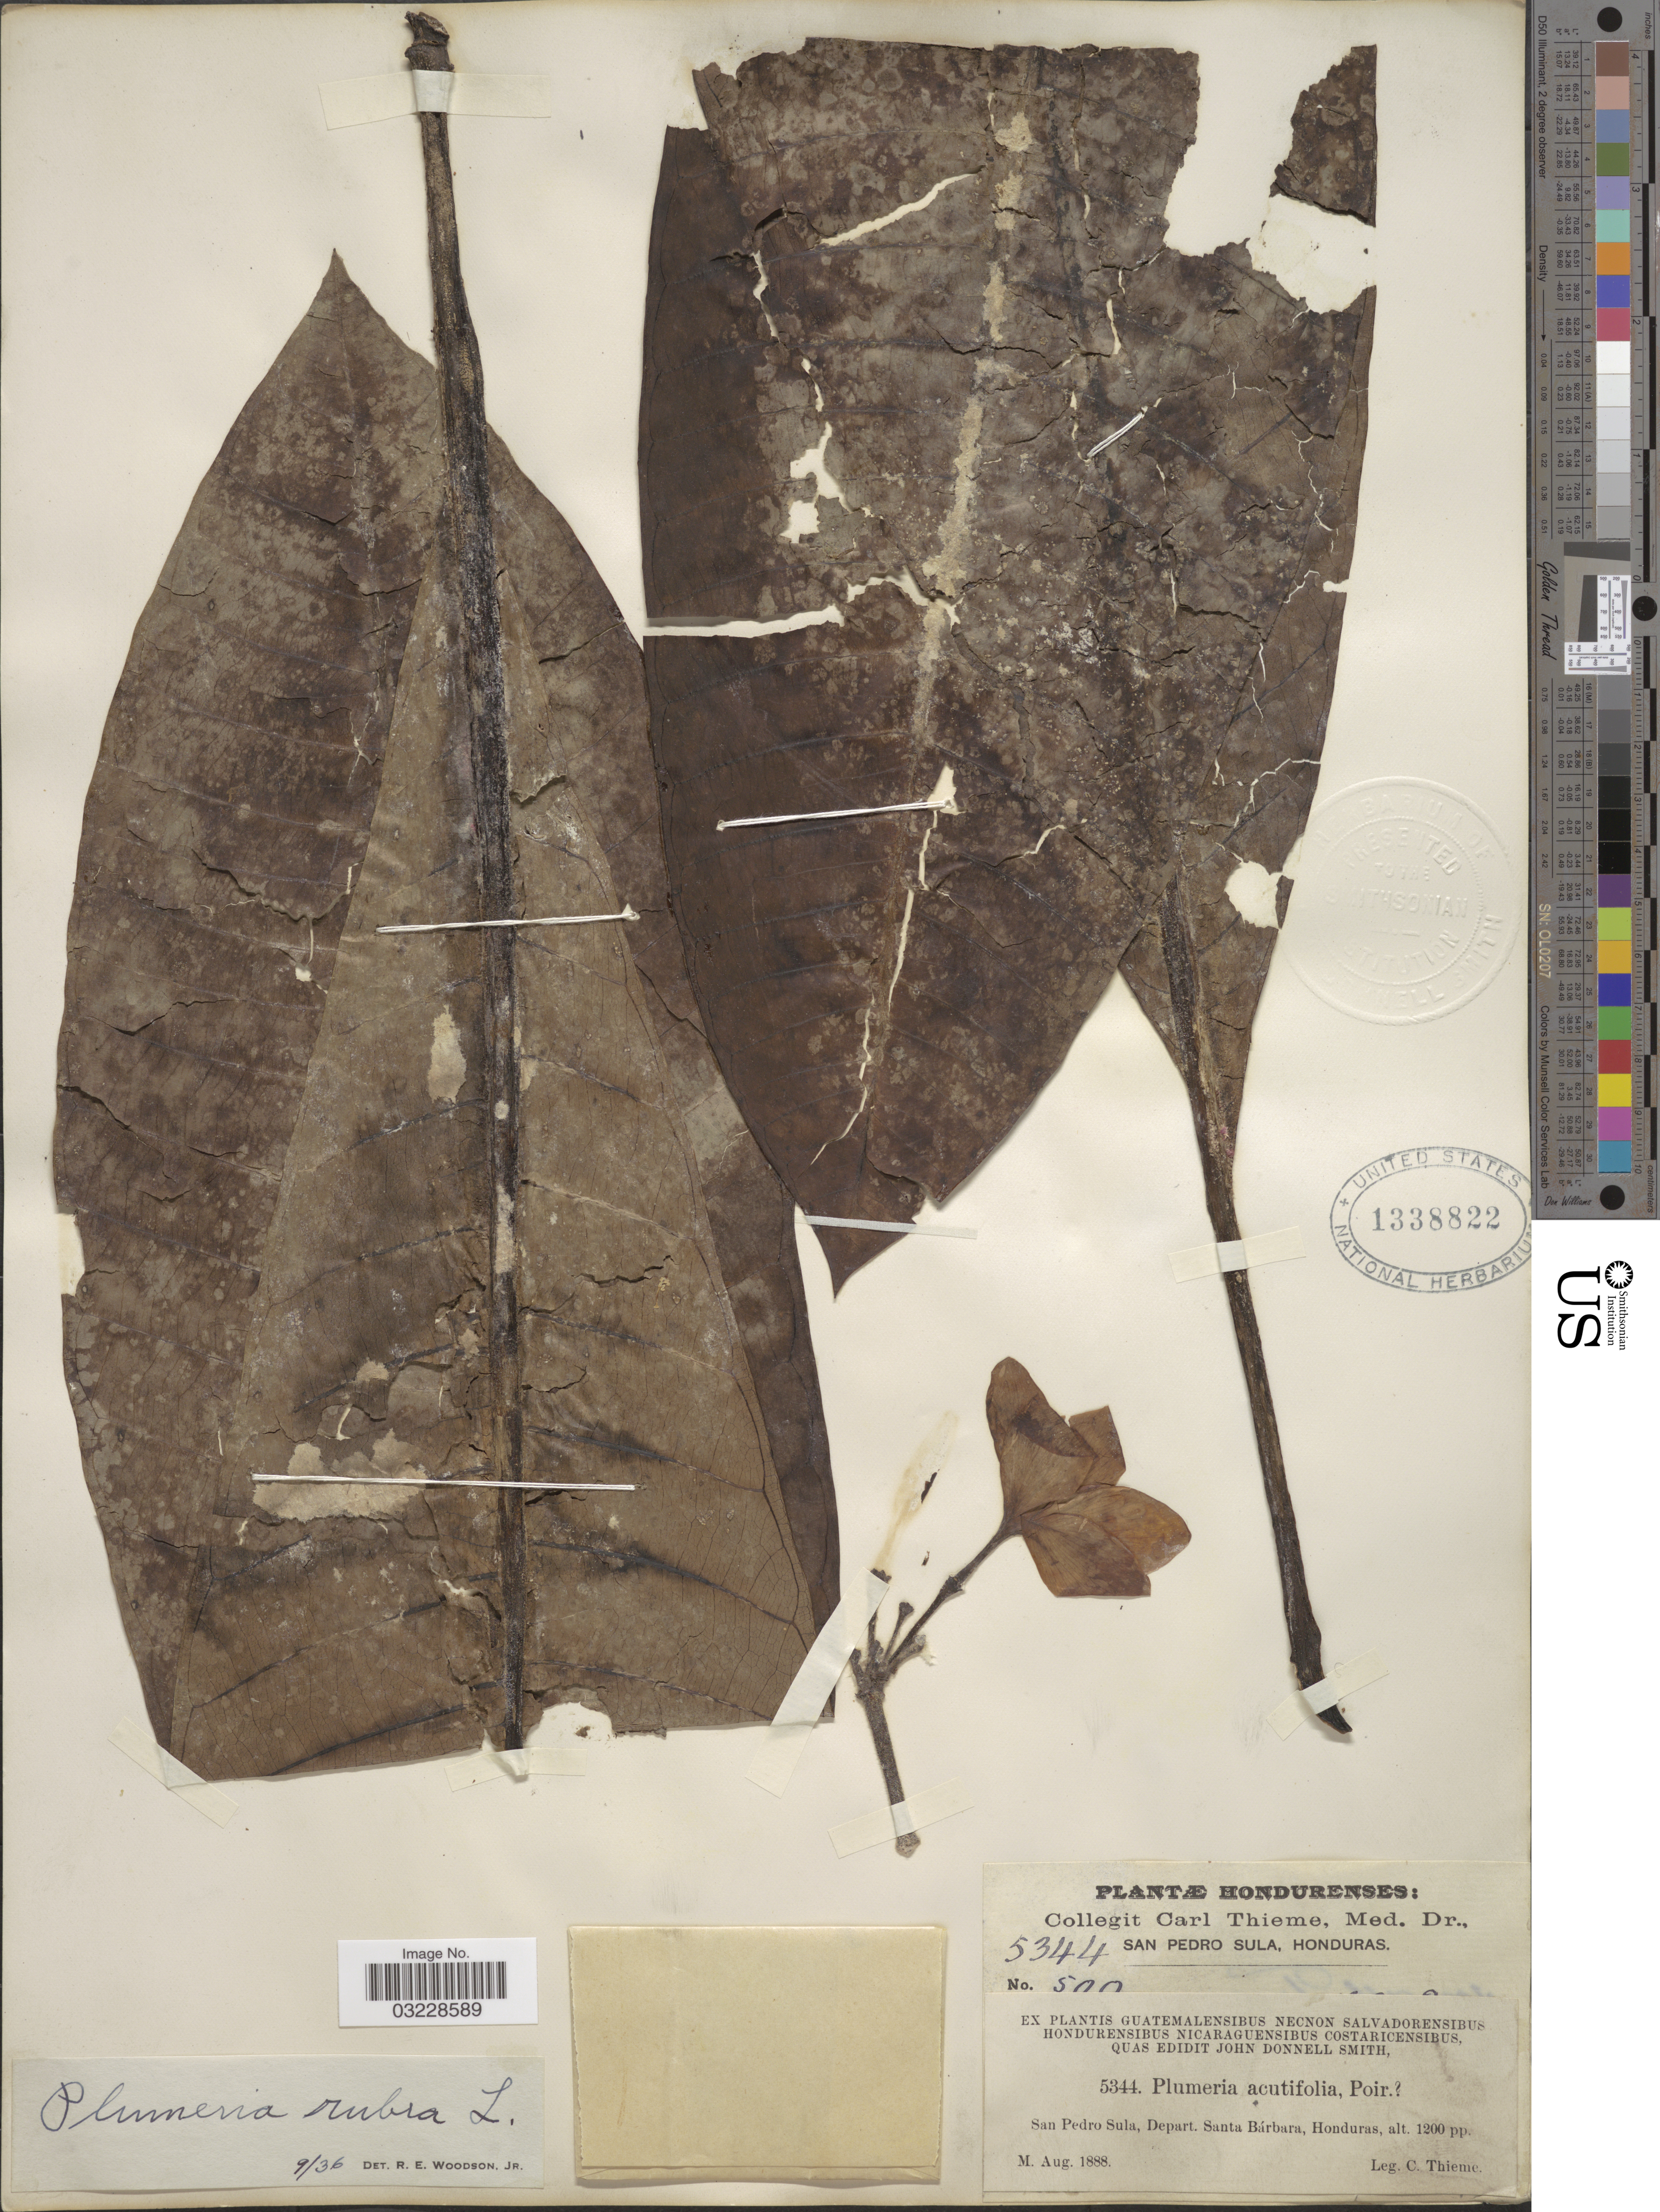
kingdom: Plantae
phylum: Tracheophyta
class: Magnoliopsida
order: Gentianales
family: Apocynaceae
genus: Plumeria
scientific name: Plumeria rubra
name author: L.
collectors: C. Thieme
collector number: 5344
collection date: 1888-08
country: Honduras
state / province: Santa Bárbara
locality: San Pedro Sula, Depart. Santa Bárbara, Honduras.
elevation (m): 366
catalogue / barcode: US 1338822